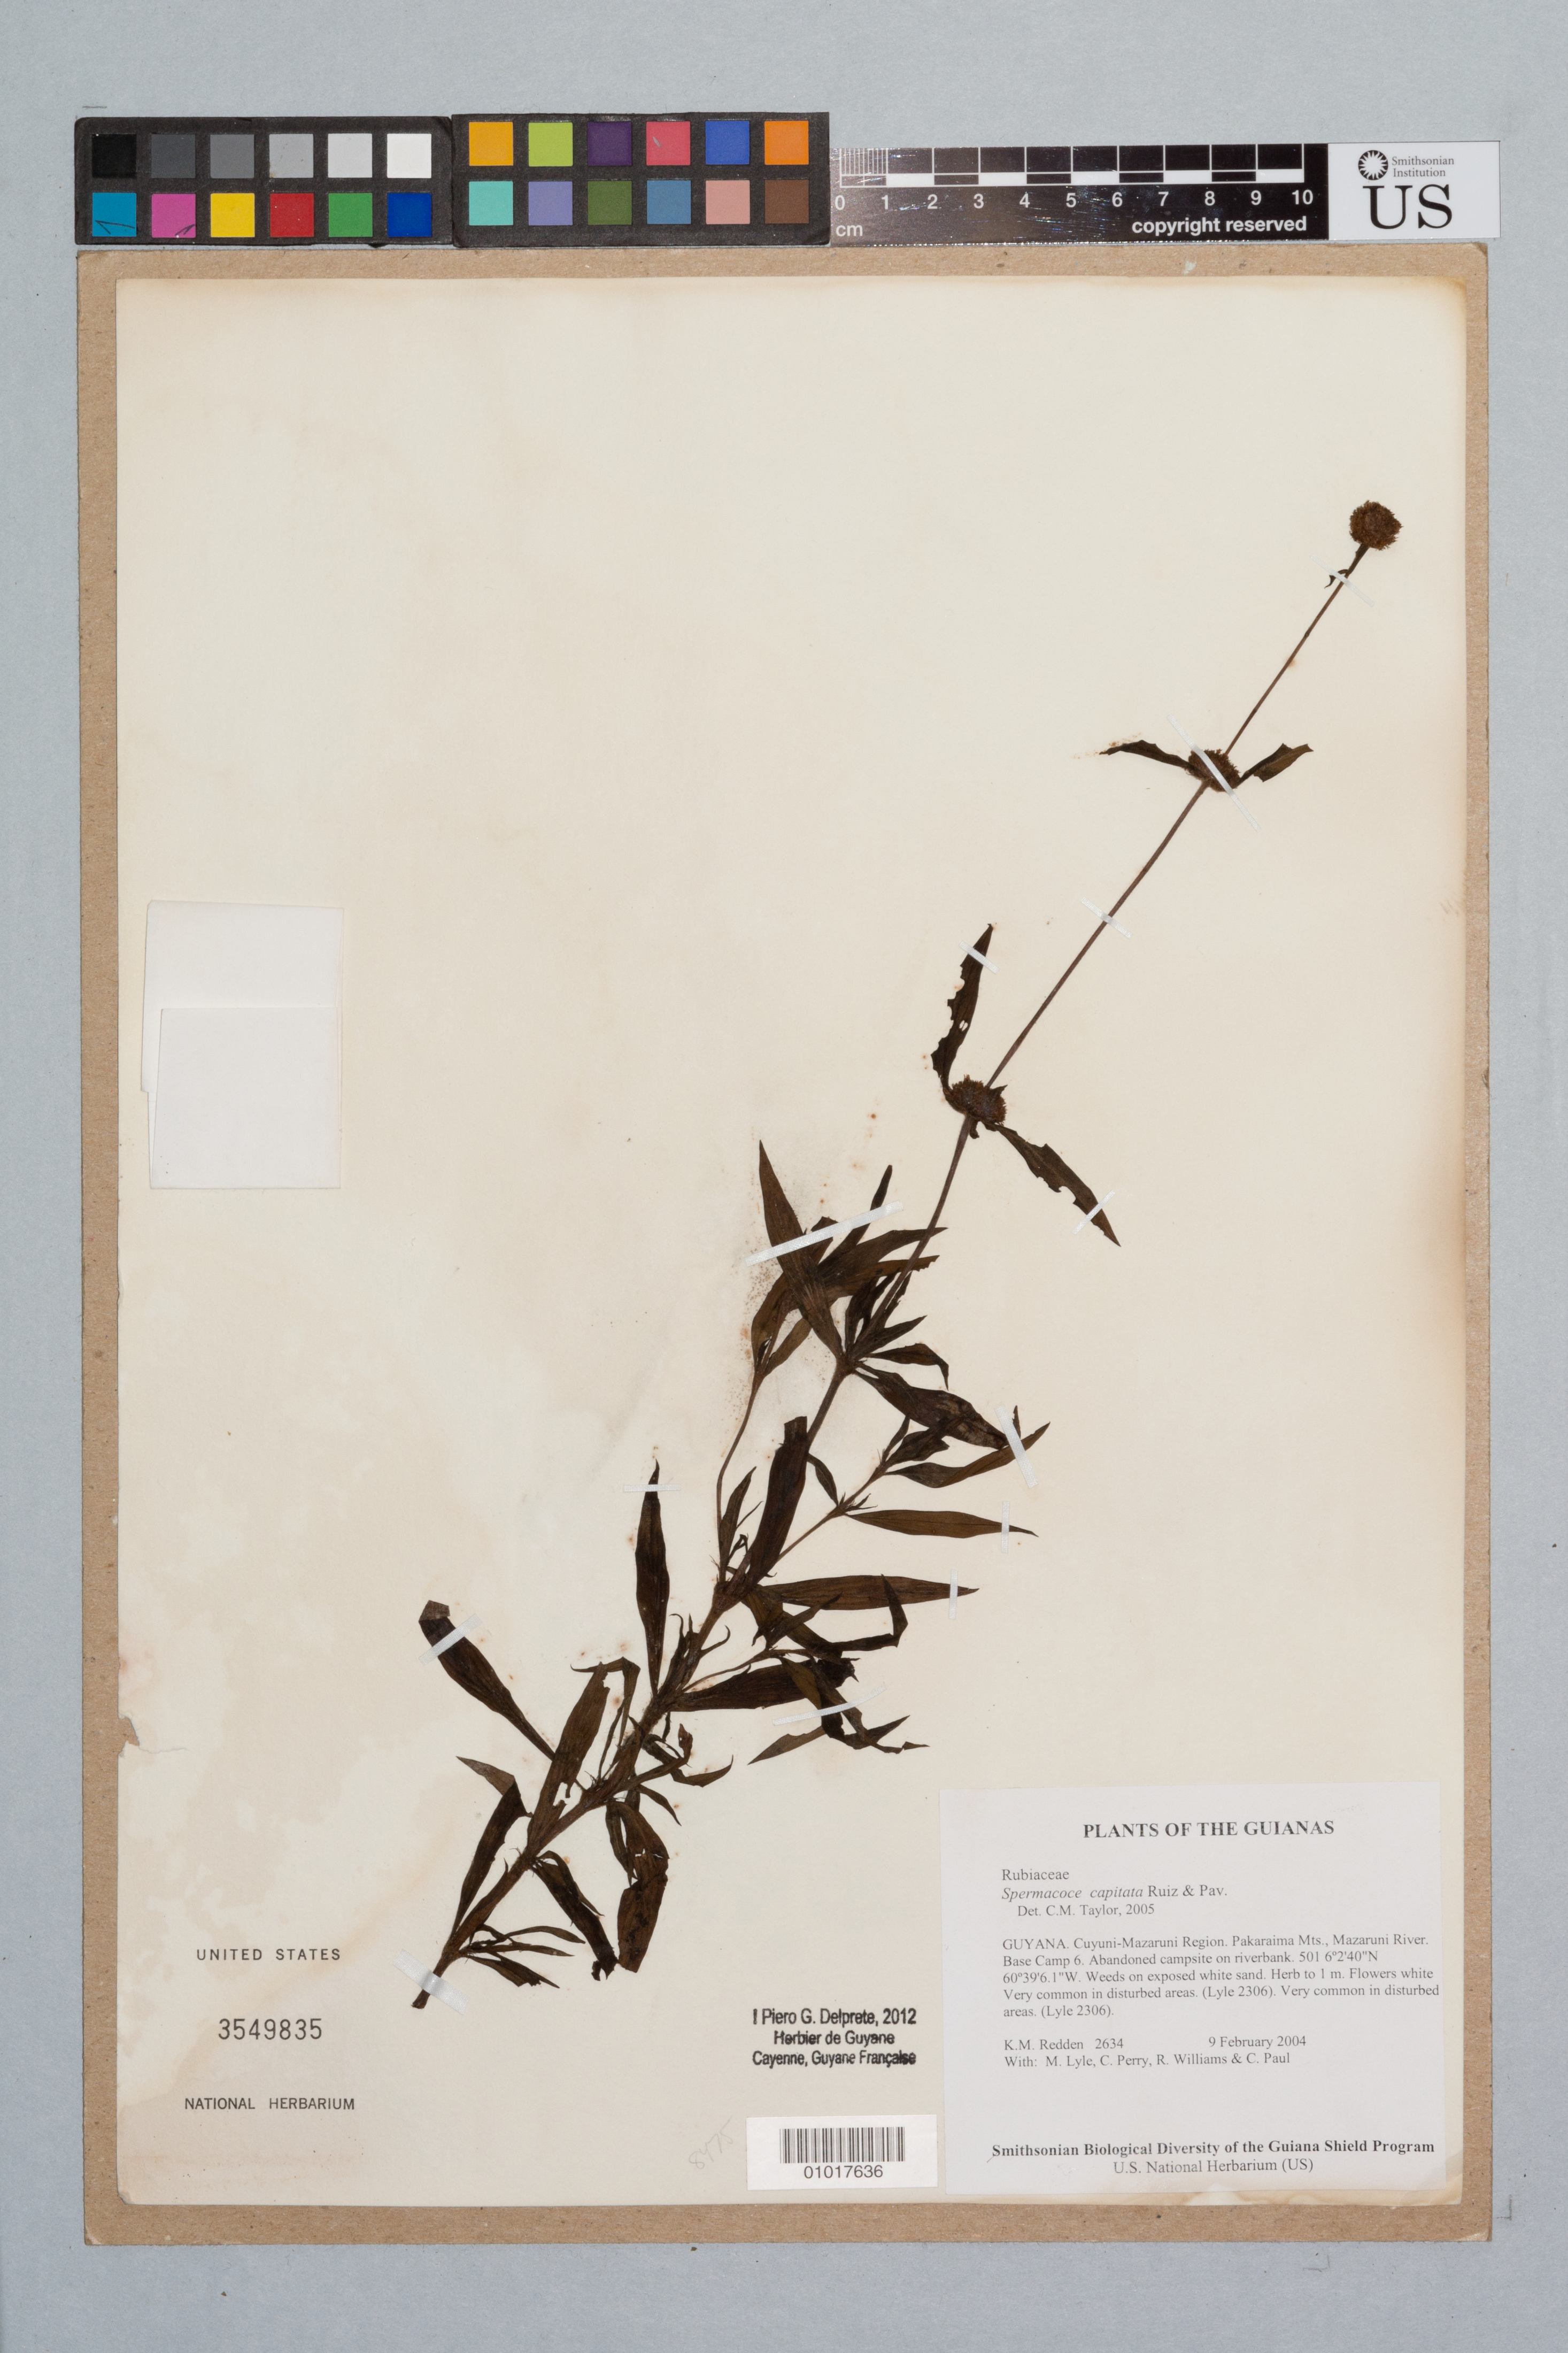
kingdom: Plantae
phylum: Tracheophyta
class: Magnoliopsida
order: Gentianales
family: Rubiaceae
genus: Spermacoce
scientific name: Spermacoce capitata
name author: Ruiz & Pav.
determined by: Delprete, P. G., Herb. de Guyane Cay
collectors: K. M. Redden, M. Lyle, C. Perry, R. Williams & C. Paul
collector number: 2634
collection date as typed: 9 February 2004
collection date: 2004-02-09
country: Guyana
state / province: Cuyuni-Mazaruni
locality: Pakaraima Mts., Mazaruni River. Base Camp 6. Abandoned campsite on riverbank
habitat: Weeds on exposed white sand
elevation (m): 501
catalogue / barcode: US 3549835